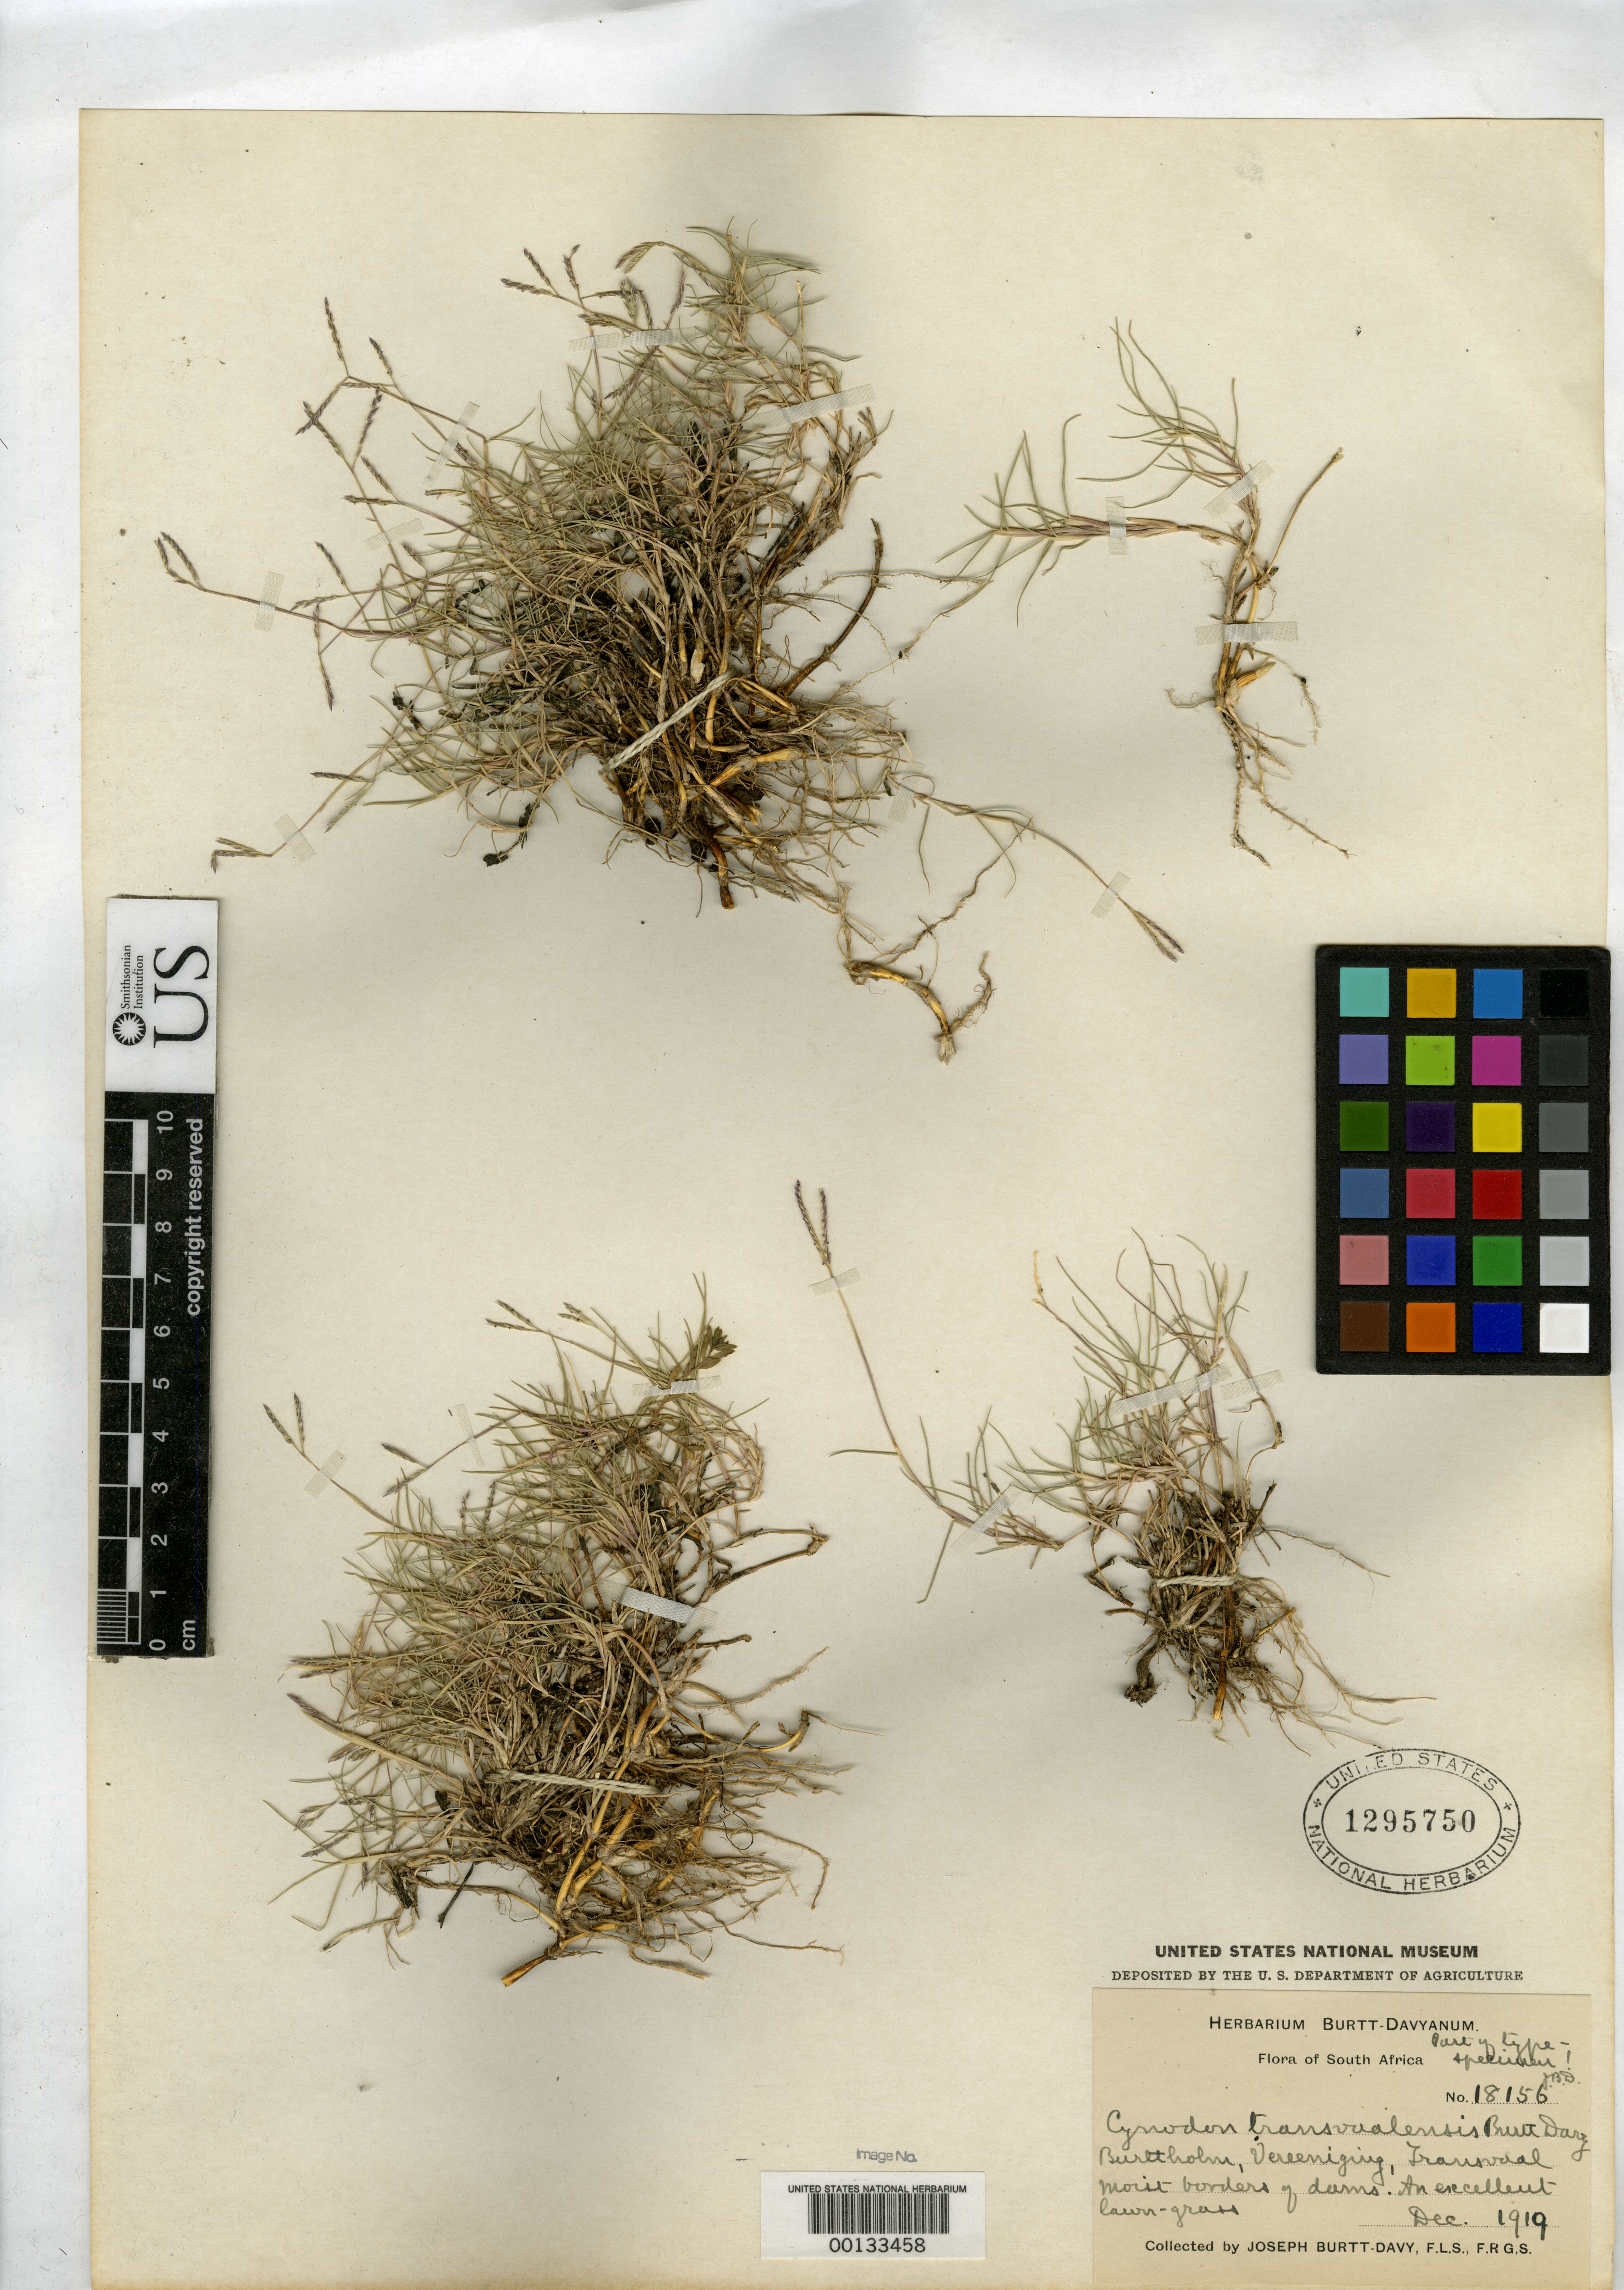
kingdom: Plantae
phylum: Tracheophyta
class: Liliopsida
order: Poales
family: Poaceae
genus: Cynodon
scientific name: Cynodon transvaalensis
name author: Burtt Davy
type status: Type Fragment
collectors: J. Burtt Davy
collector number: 18156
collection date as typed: Dec 1919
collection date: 1919-12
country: South Africa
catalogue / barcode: US 1295750